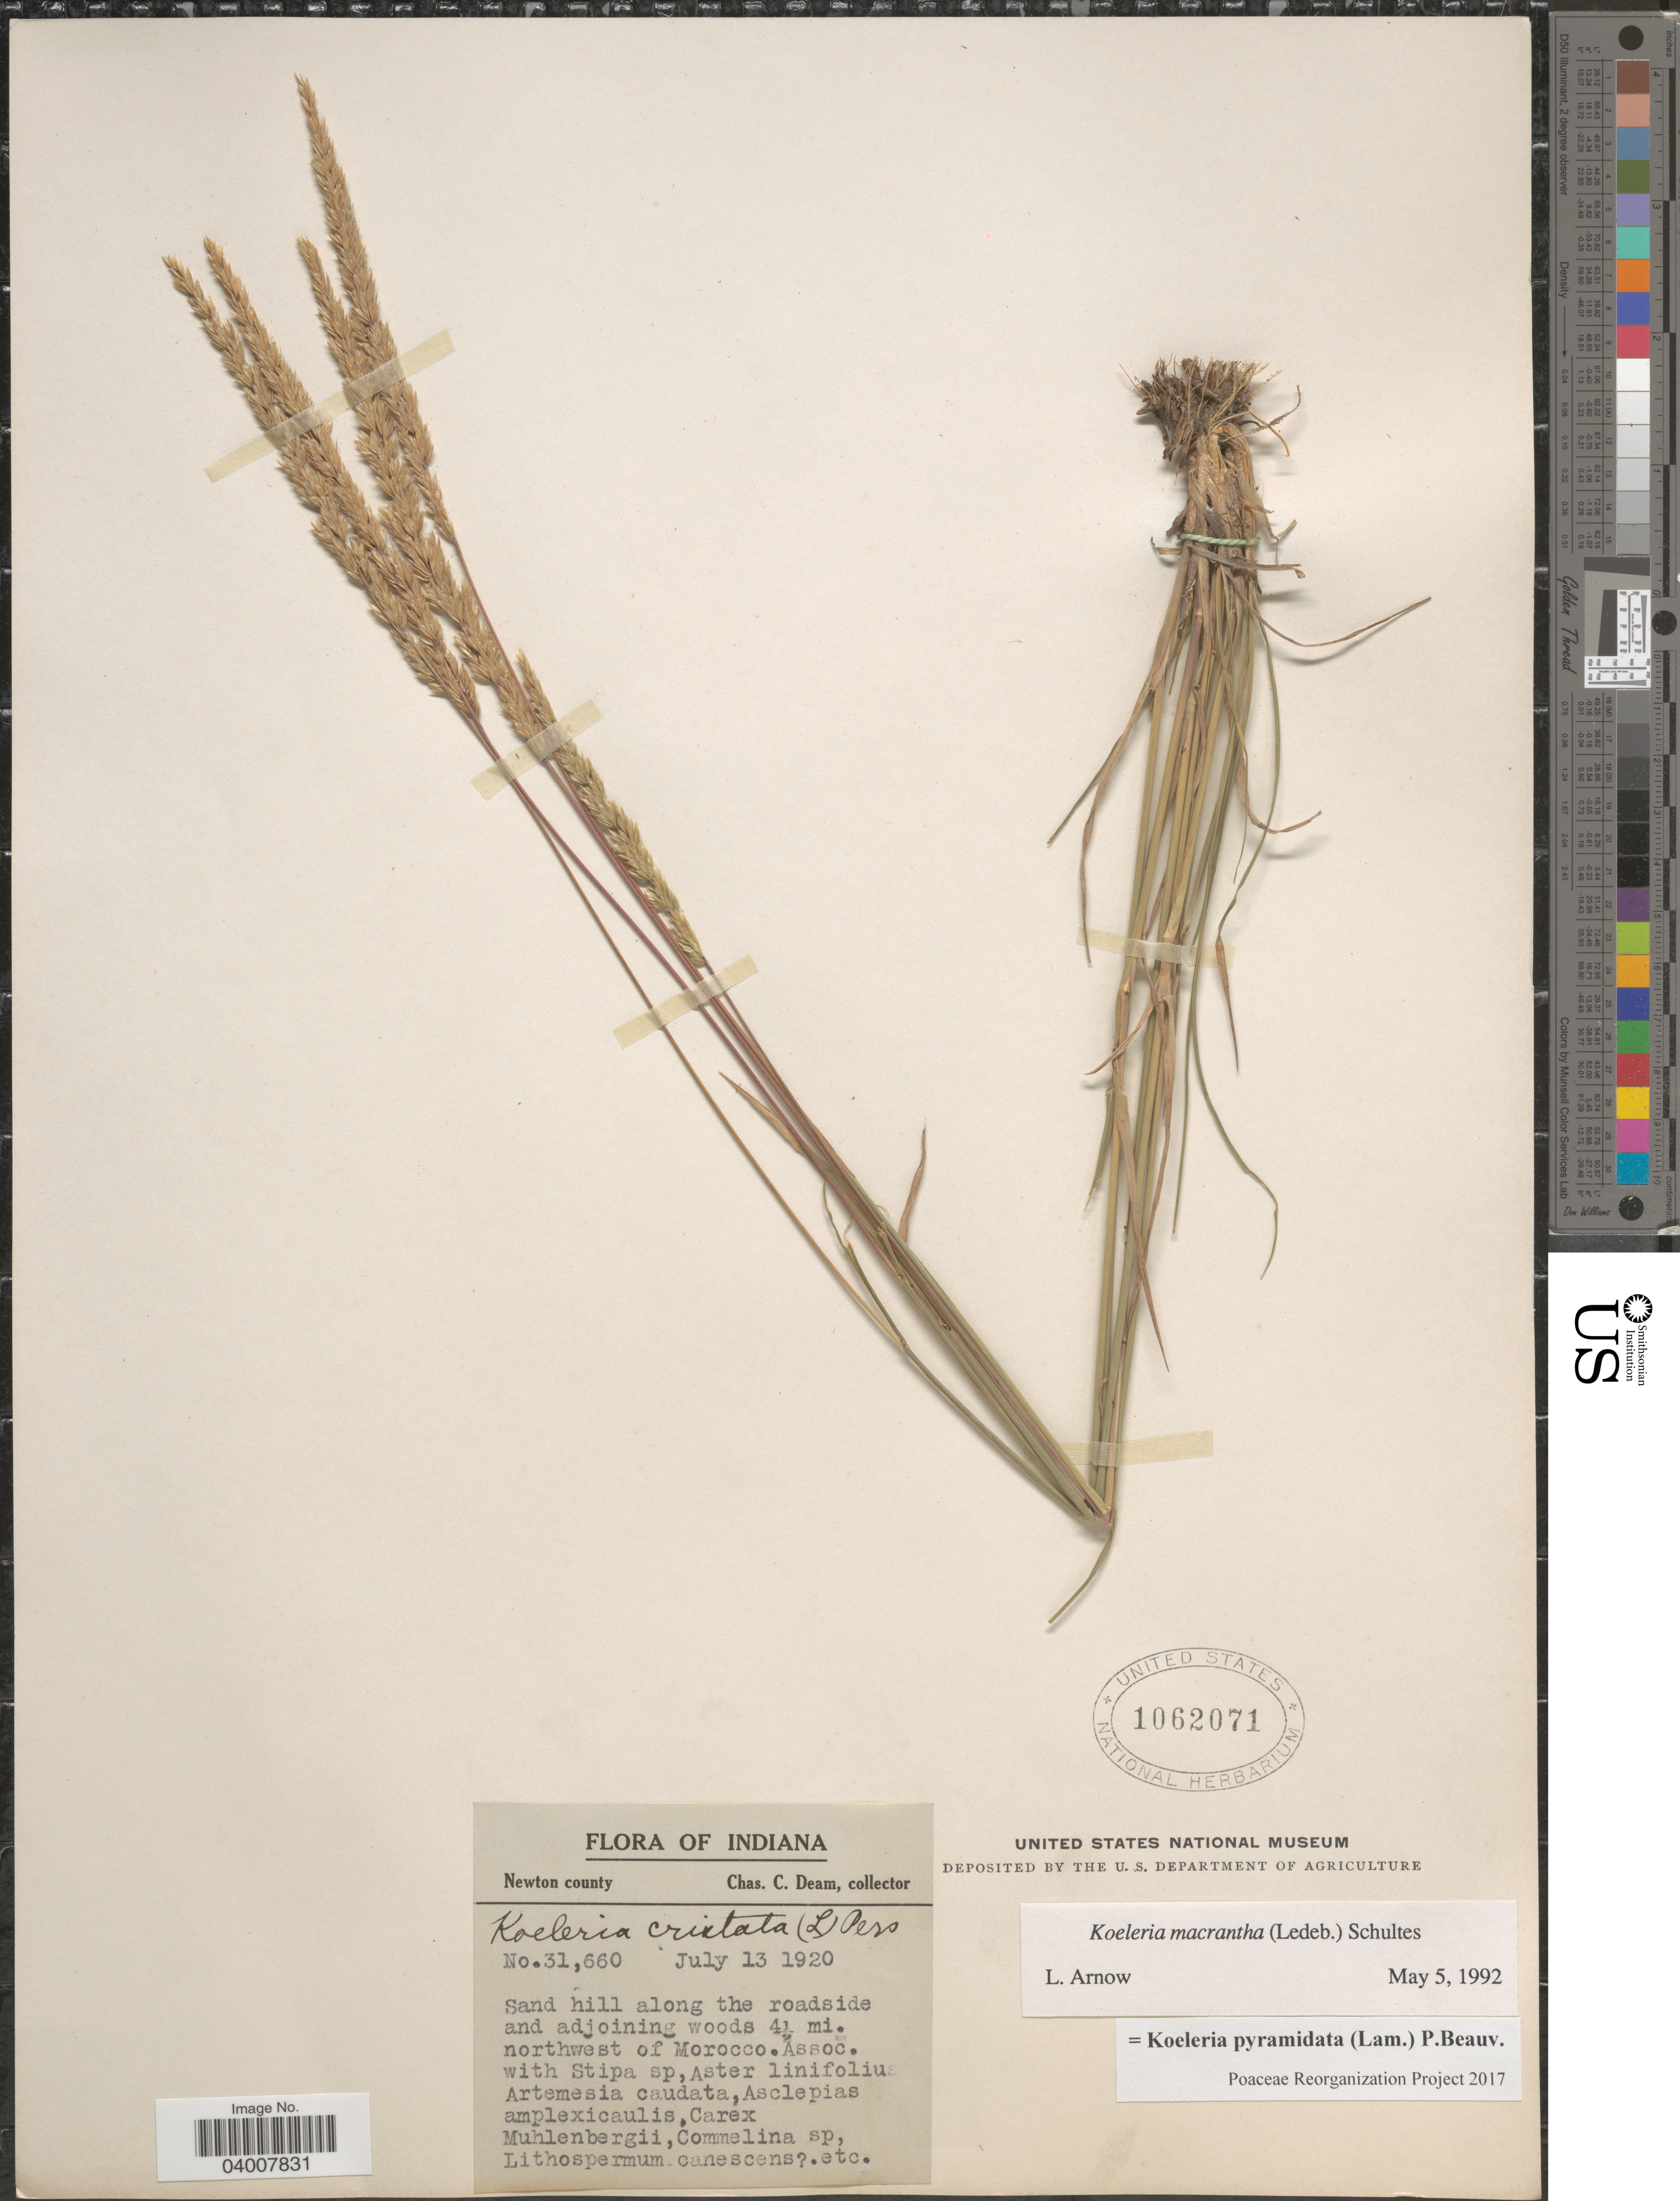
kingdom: Plantae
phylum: Tracheophyta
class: Liliopsida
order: Poales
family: Poaceae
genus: Koeleria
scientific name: Koeleria pyramidata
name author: (Lam.) P. Beauv.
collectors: C. C. Deam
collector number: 31660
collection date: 1920-07-13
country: United States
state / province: Indiana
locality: Sand hill along the roadside and adjoining woods 4½ mi. northwest of Morocco.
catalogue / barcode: US 1062071